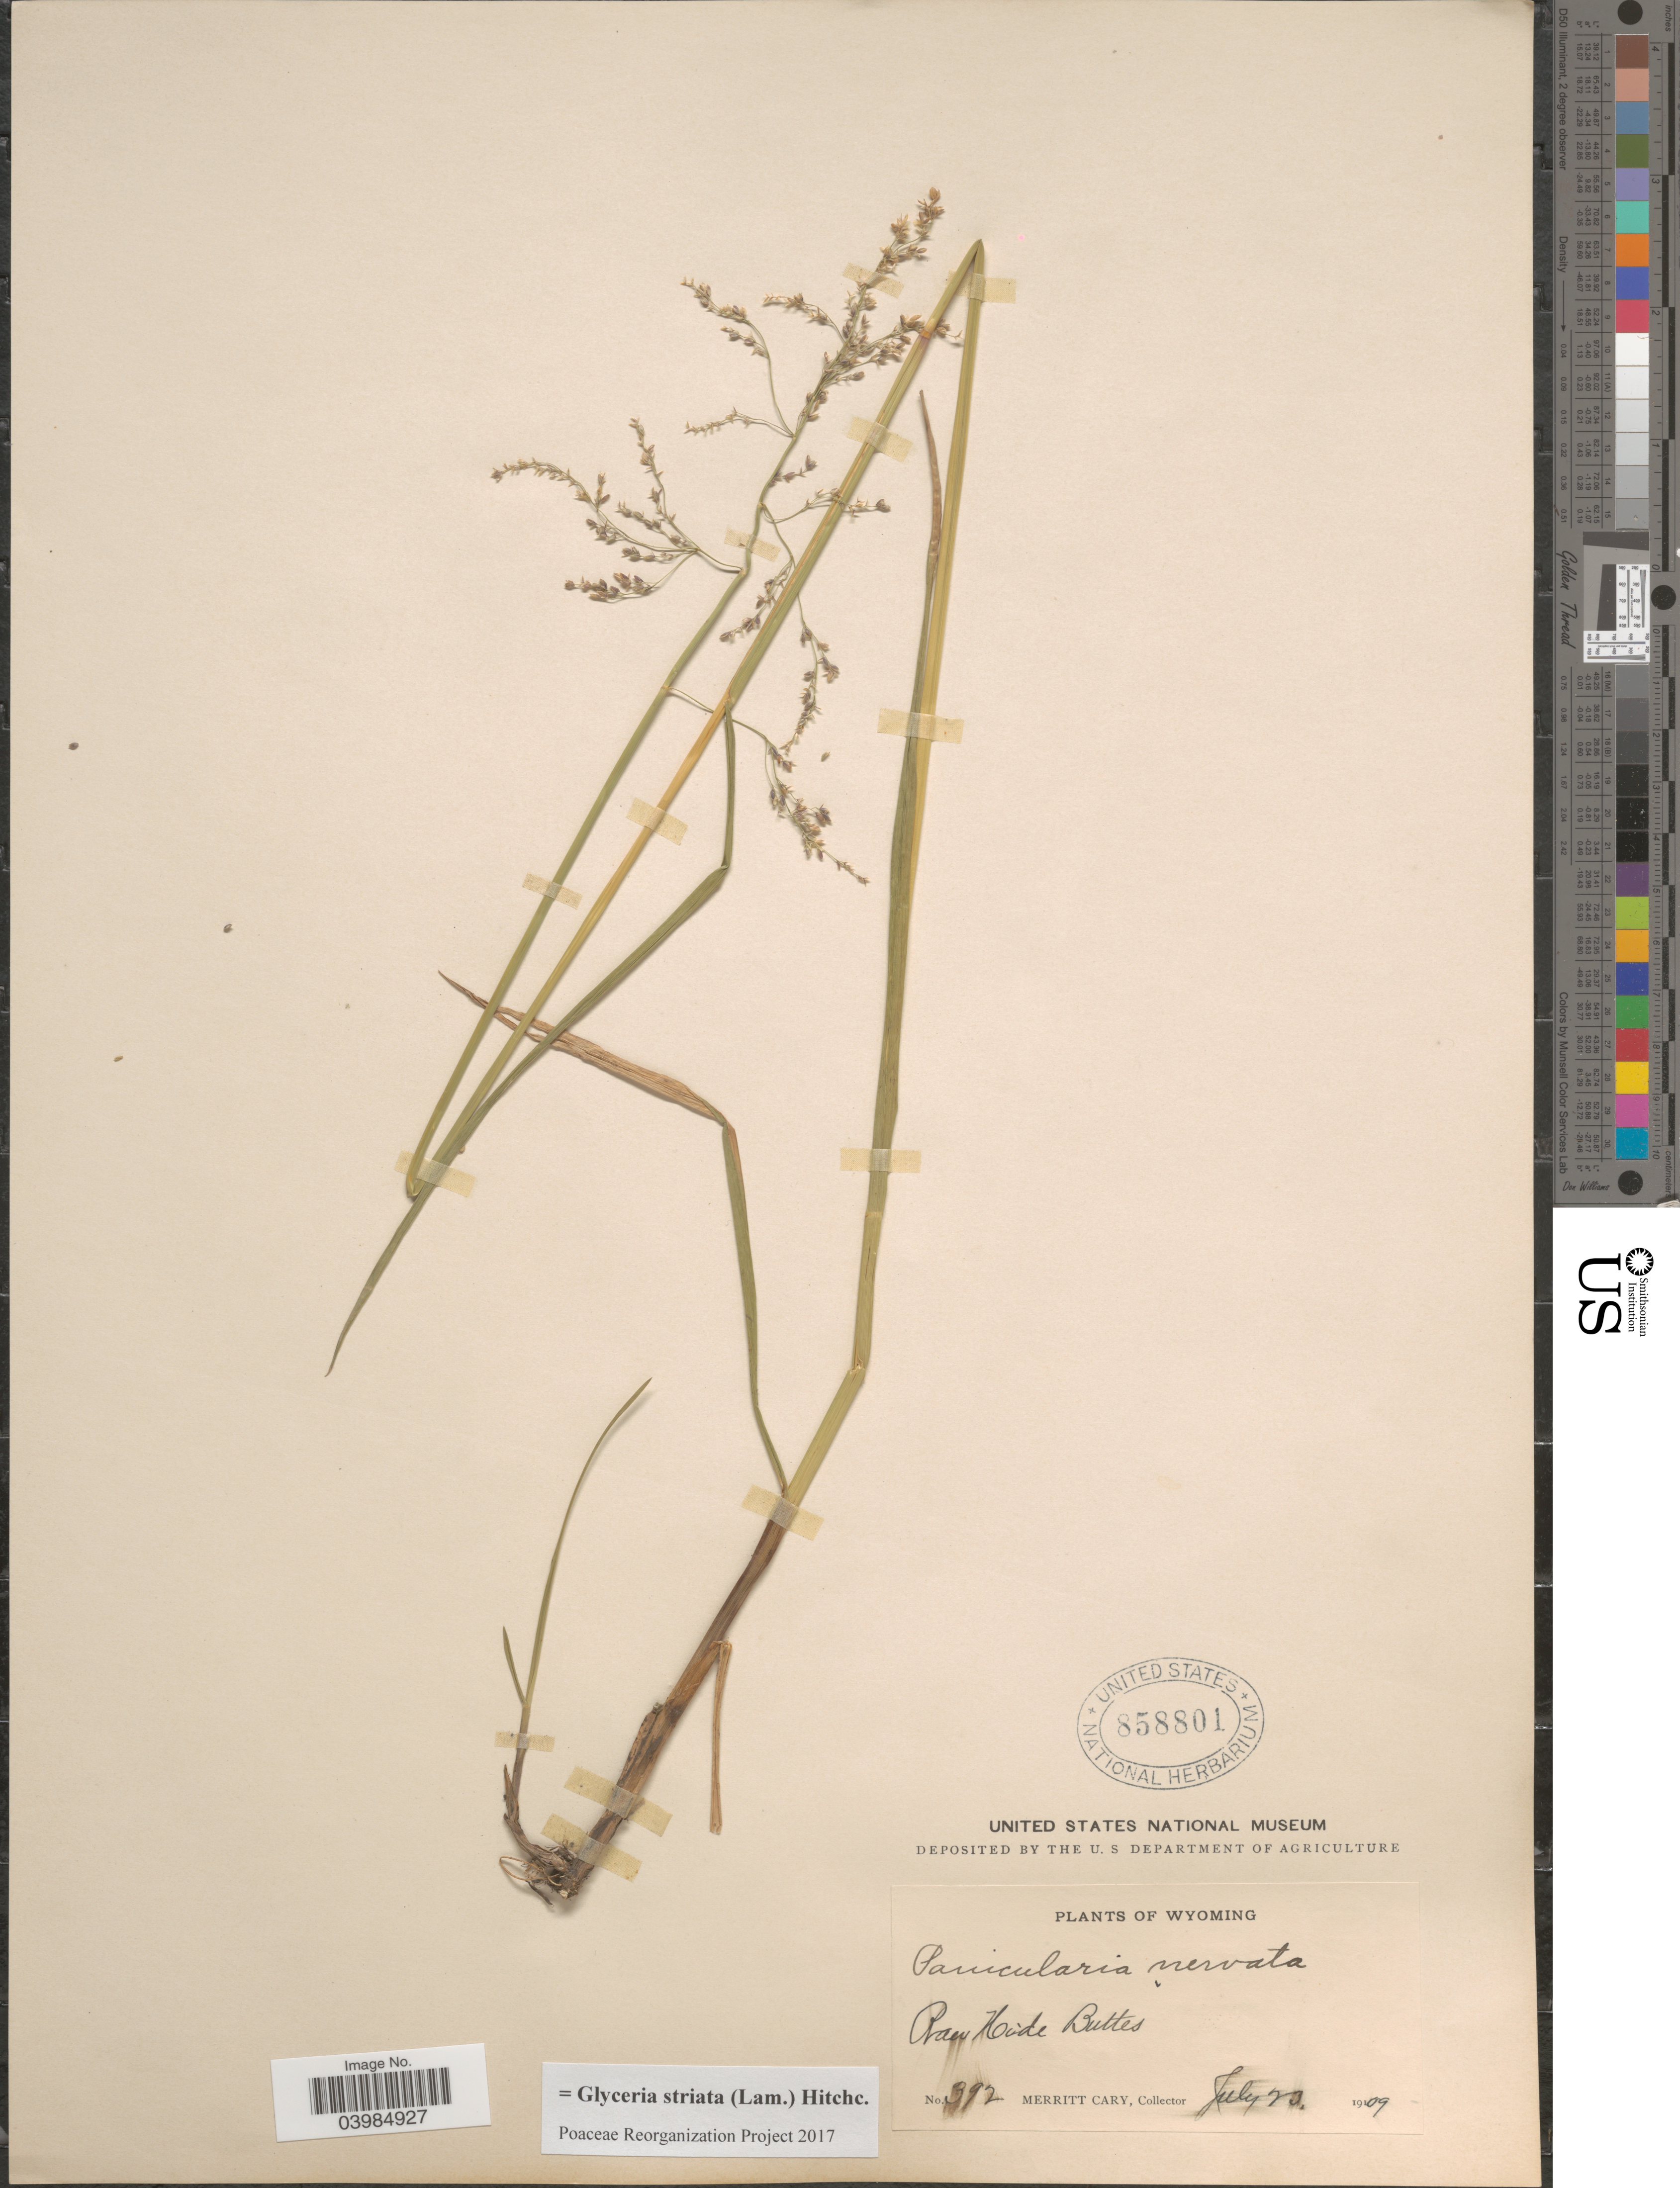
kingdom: Plantae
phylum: Tracheophyta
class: Liliopsida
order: Poales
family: Poaceae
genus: Glyceria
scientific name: Glyceria striata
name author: (Lam.) Hitchc.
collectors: M. Cary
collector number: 392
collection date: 1909-07-23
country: United States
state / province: Wyoming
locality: Raw Hide Buttes.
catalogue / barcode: US 858801